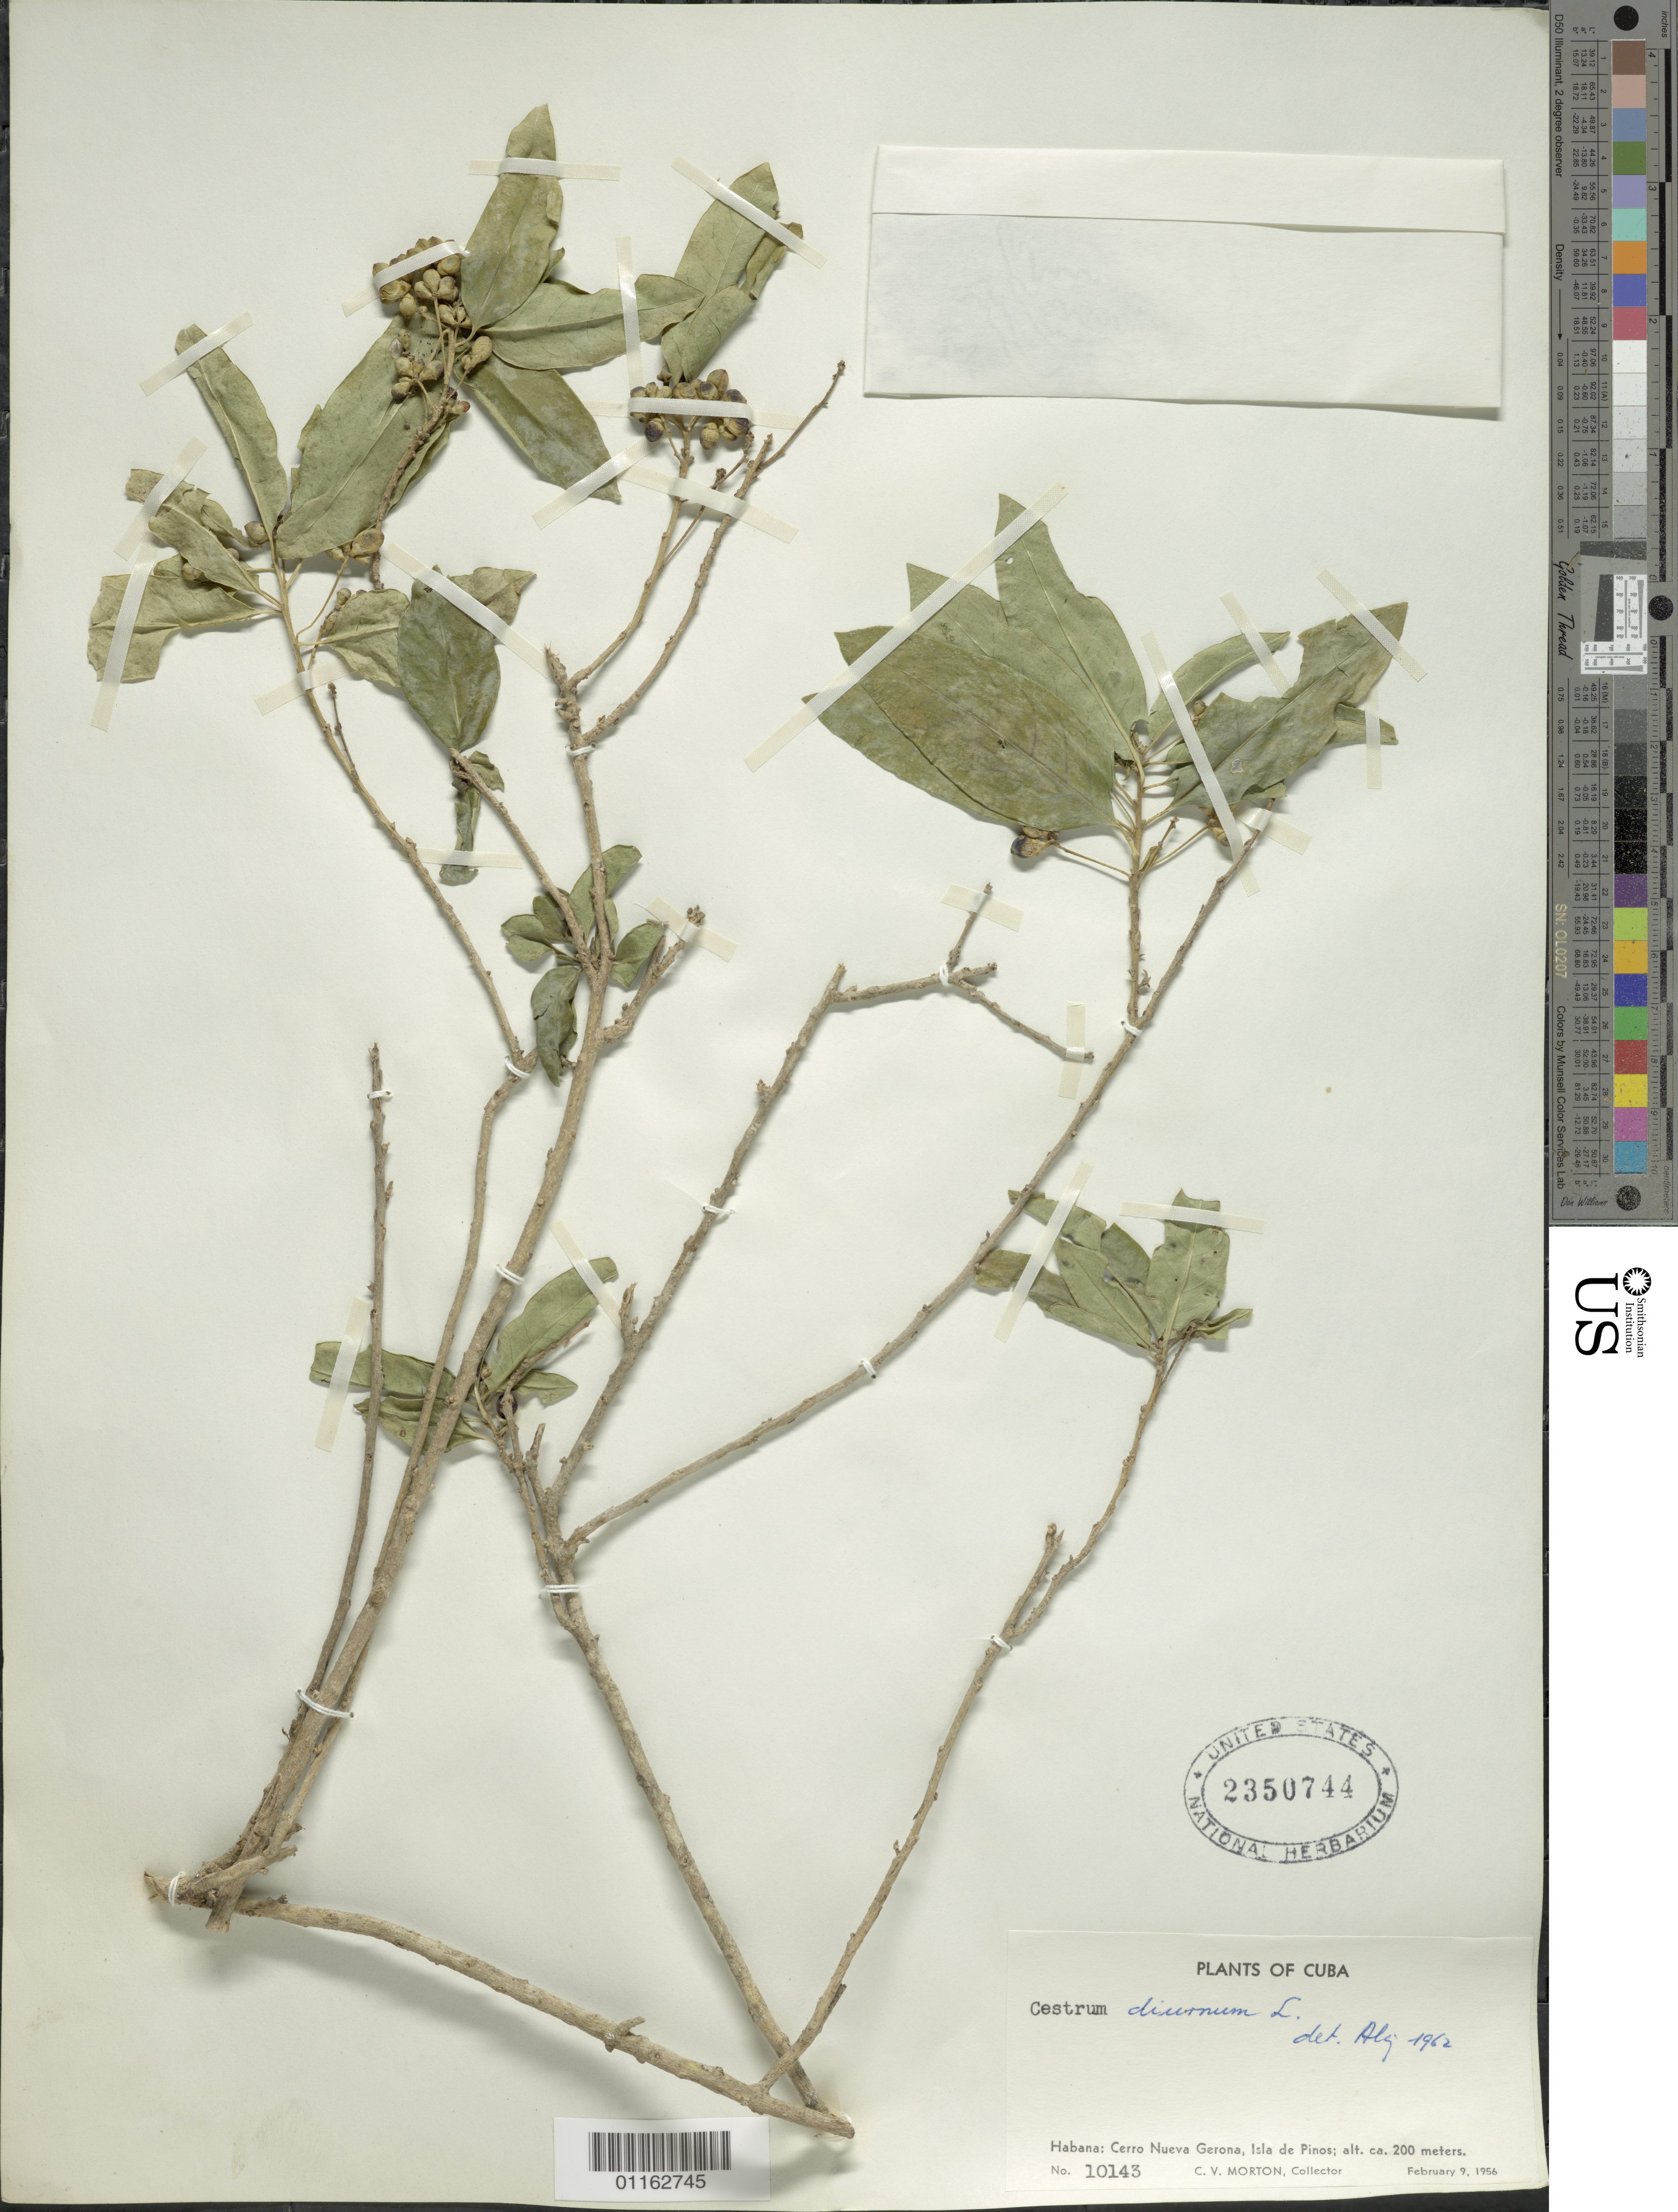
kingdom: Plantae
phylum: Tracheophyta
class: Magnoliopsida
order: Solanales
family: Solanaceae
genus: Cestrum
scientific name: Cestrum diurnum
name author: L.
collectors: C. V. Morton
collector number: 10143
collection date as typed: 09 Feb 1956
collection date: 1956-02-09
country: Cuba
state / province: Isla de la Juventud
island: Isla de la Juventud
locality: Habana: near Nueva Gerona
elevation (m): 200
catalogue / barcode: US 2350744